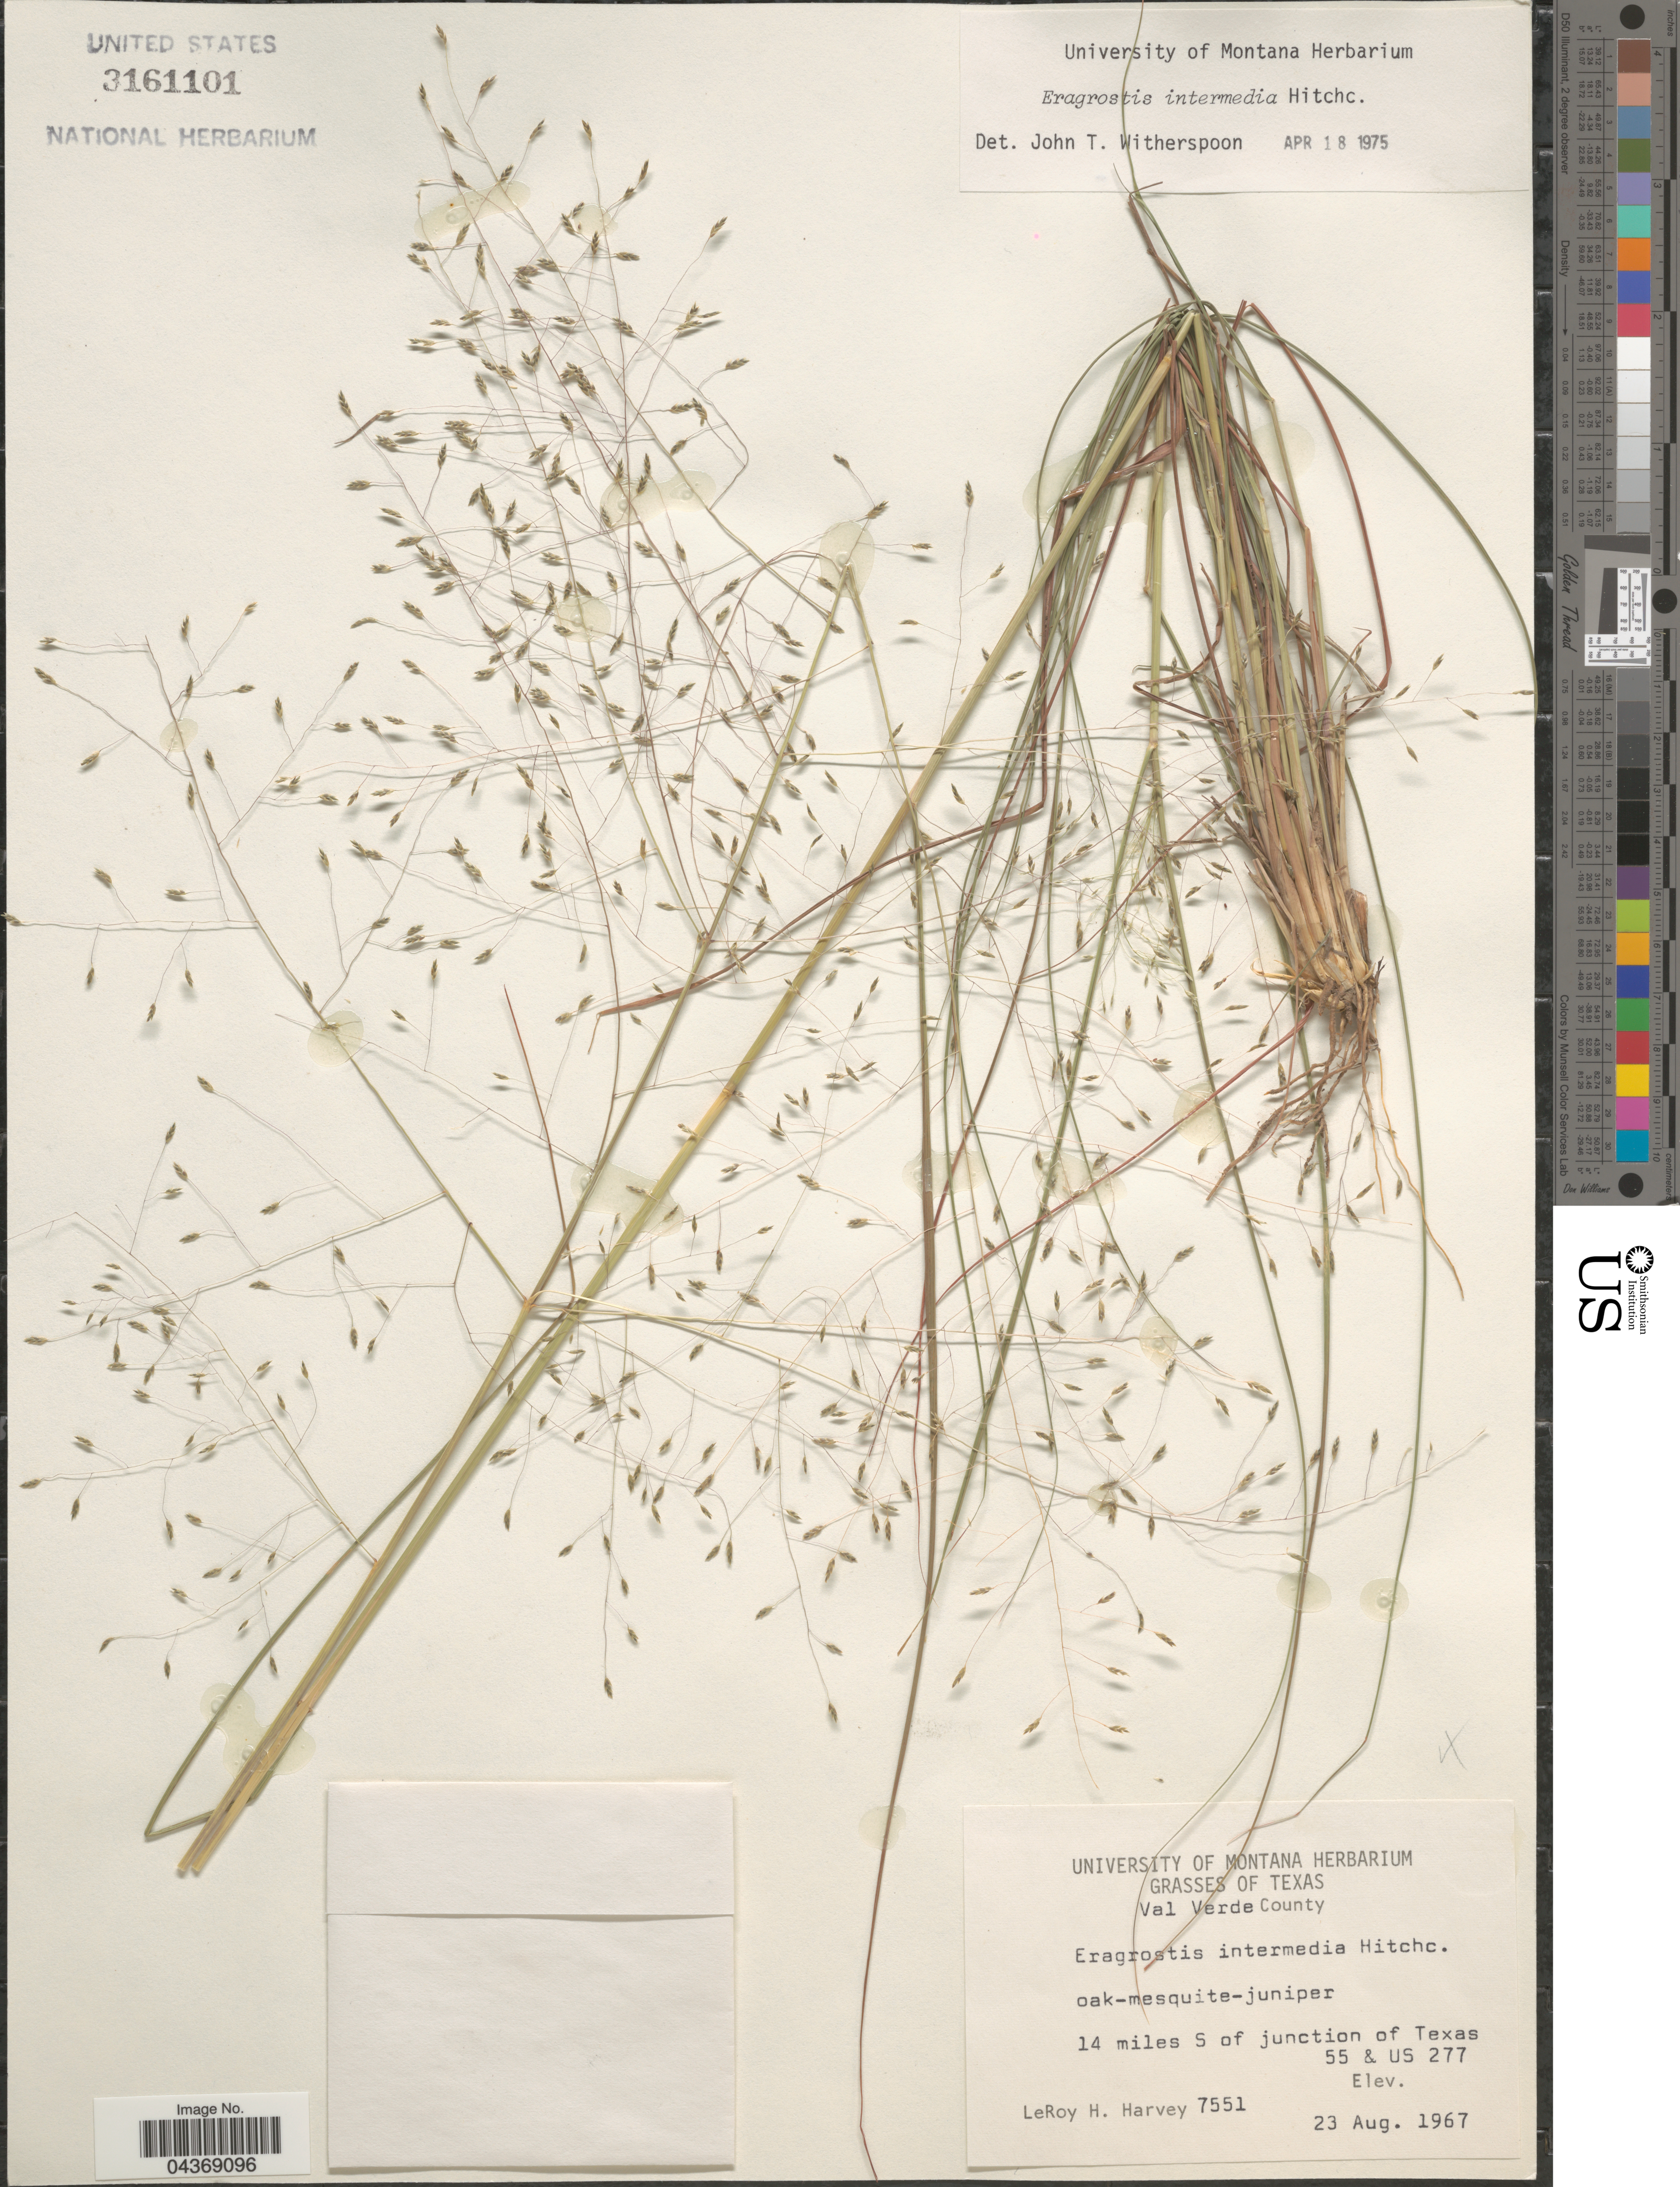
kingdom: Plantae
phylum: Tracheophyta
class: Liliopsida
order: Poales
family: Poaceae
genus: Eragrostis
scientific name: Eragrostis intermedia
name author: Hitchc.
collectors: L. H. Harvey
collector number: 7551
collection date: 1967-08-23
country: United States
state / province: Texas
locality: Val Verde County. Oak-mesquite-juniper. 14 miles S of junction of Texas 55 & US 277.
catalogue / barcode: US 3161101